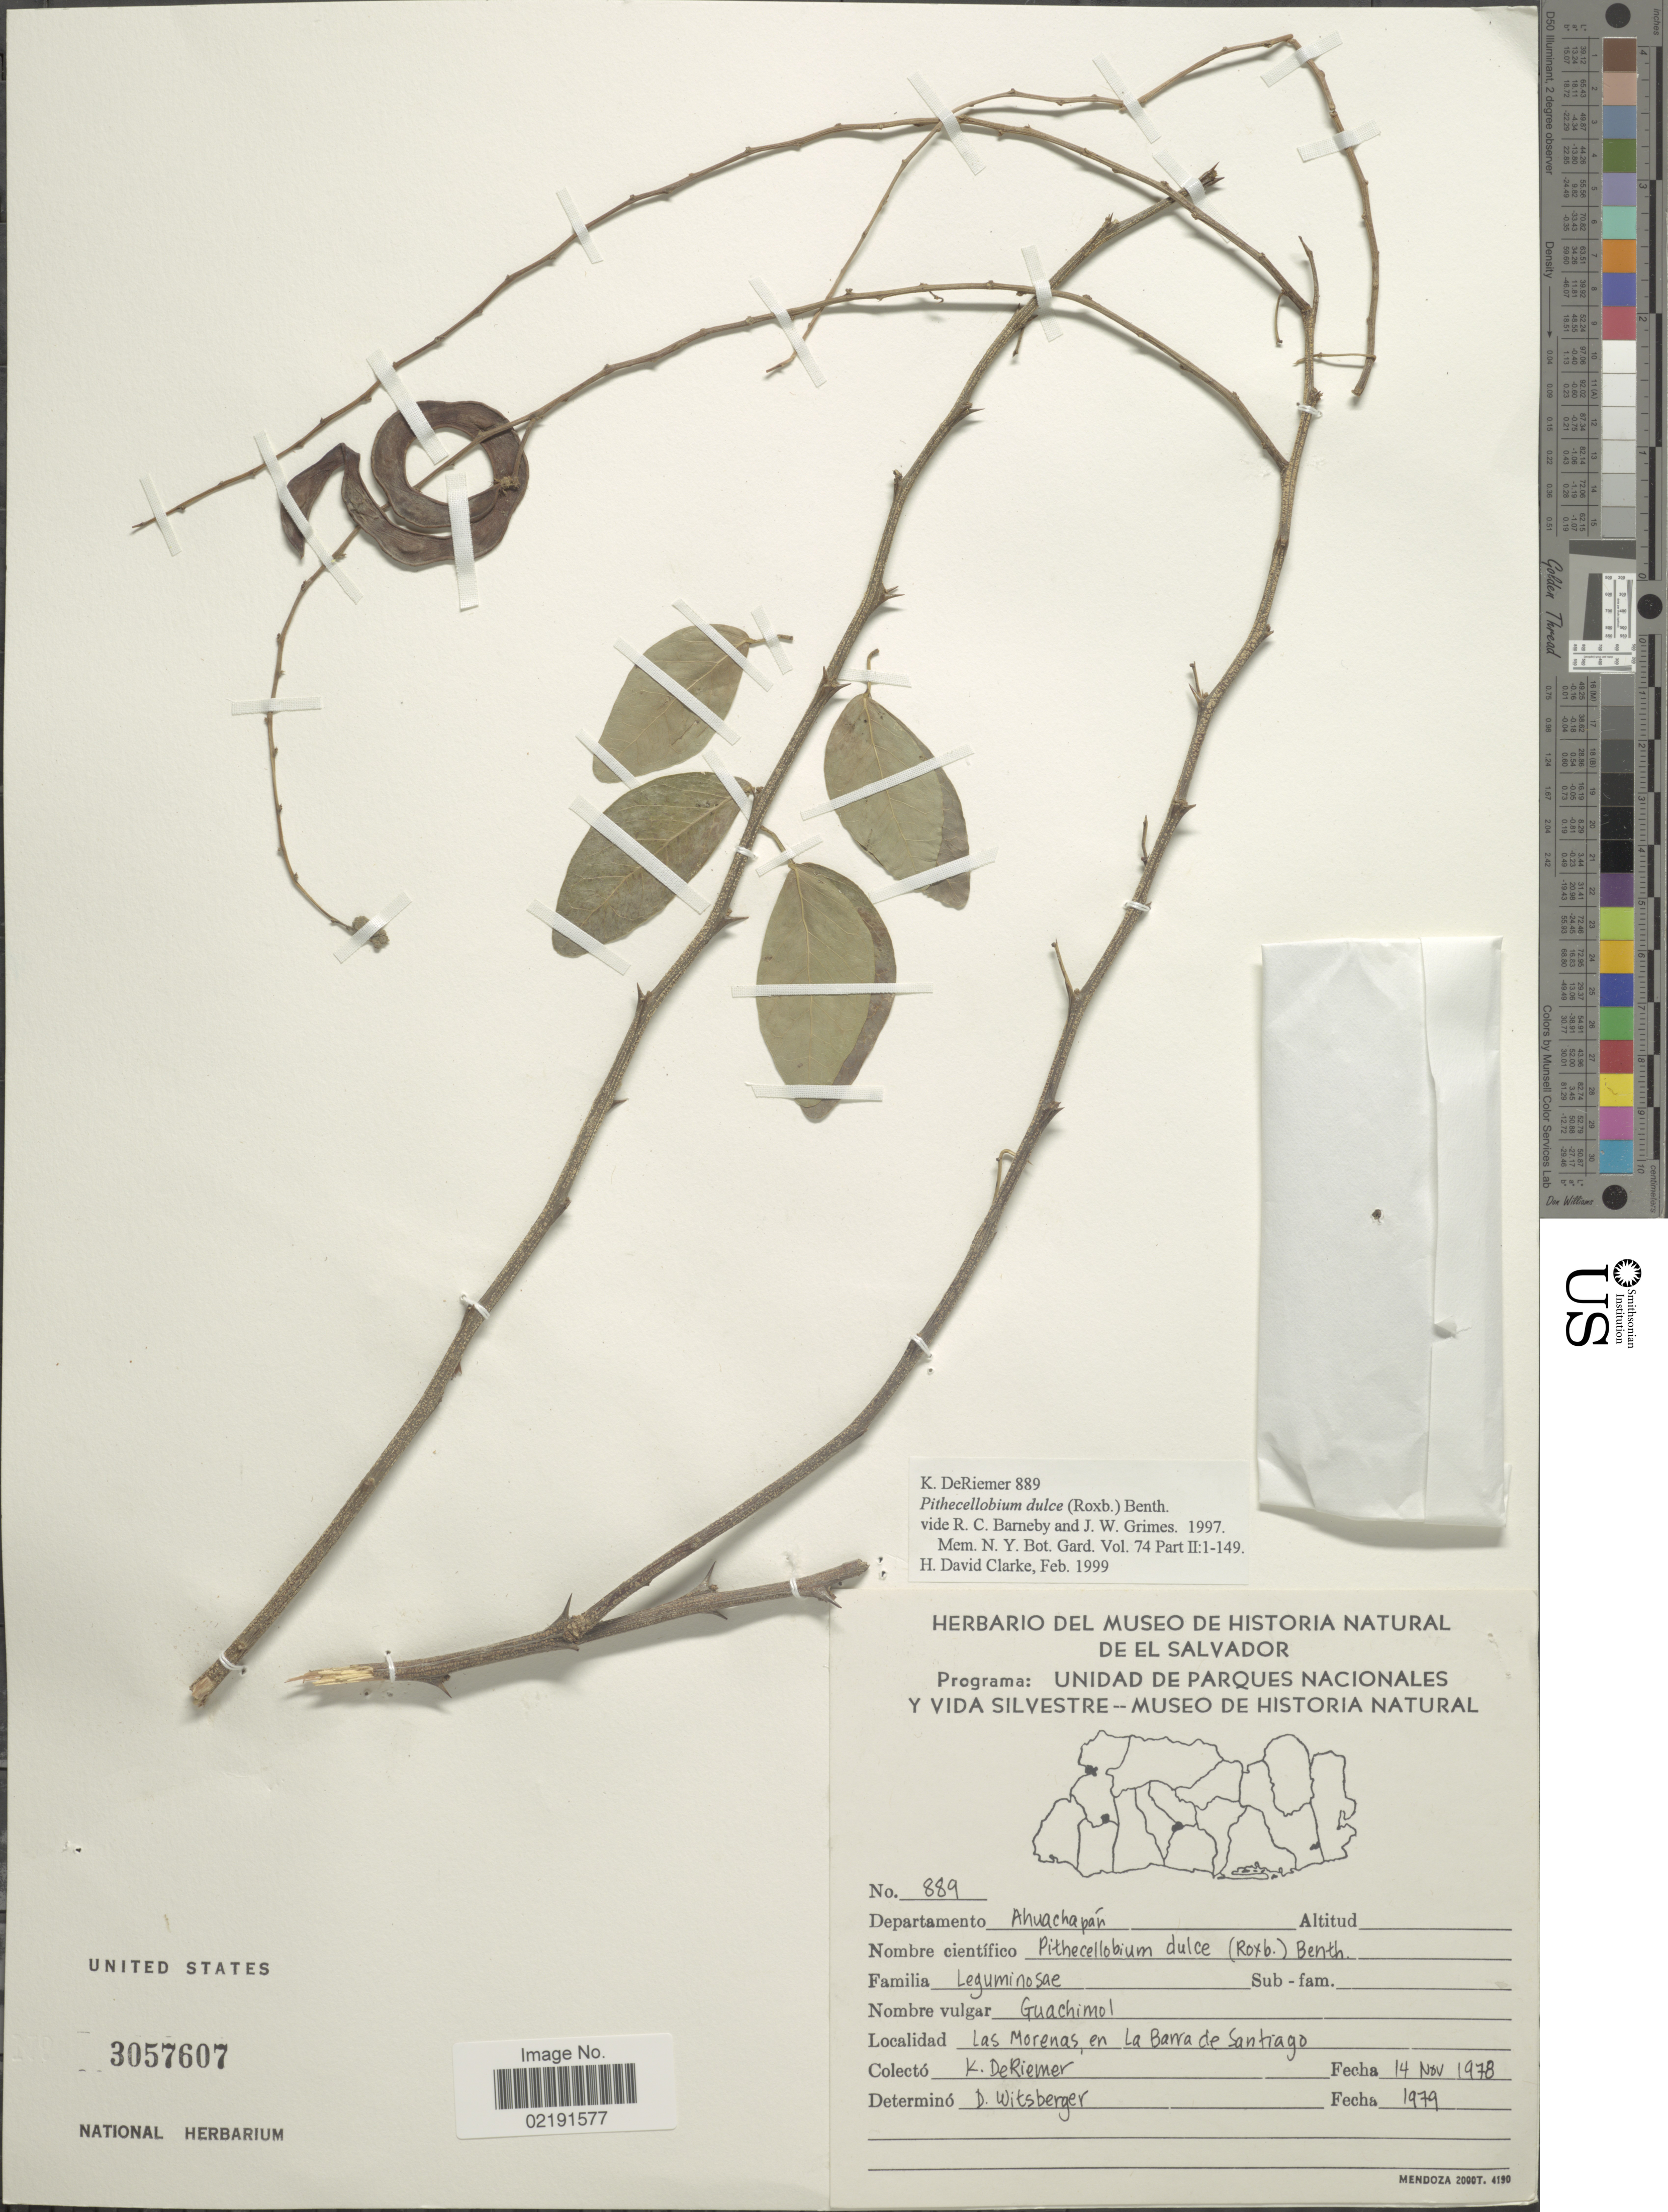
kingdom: Plantae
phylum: Tracheophyta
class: Magnoliopsida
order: Fabales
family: Fabaceae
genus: Pithecellobium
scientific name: Pithecellobium dulce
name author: (Roxb.) Benth.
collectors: K. DeRiemer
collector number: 889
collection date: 1978-11-14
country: El Salvador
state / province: Ahuachapan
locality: Las Morenas, en La Barra de Santiago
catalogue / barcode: US 3057607